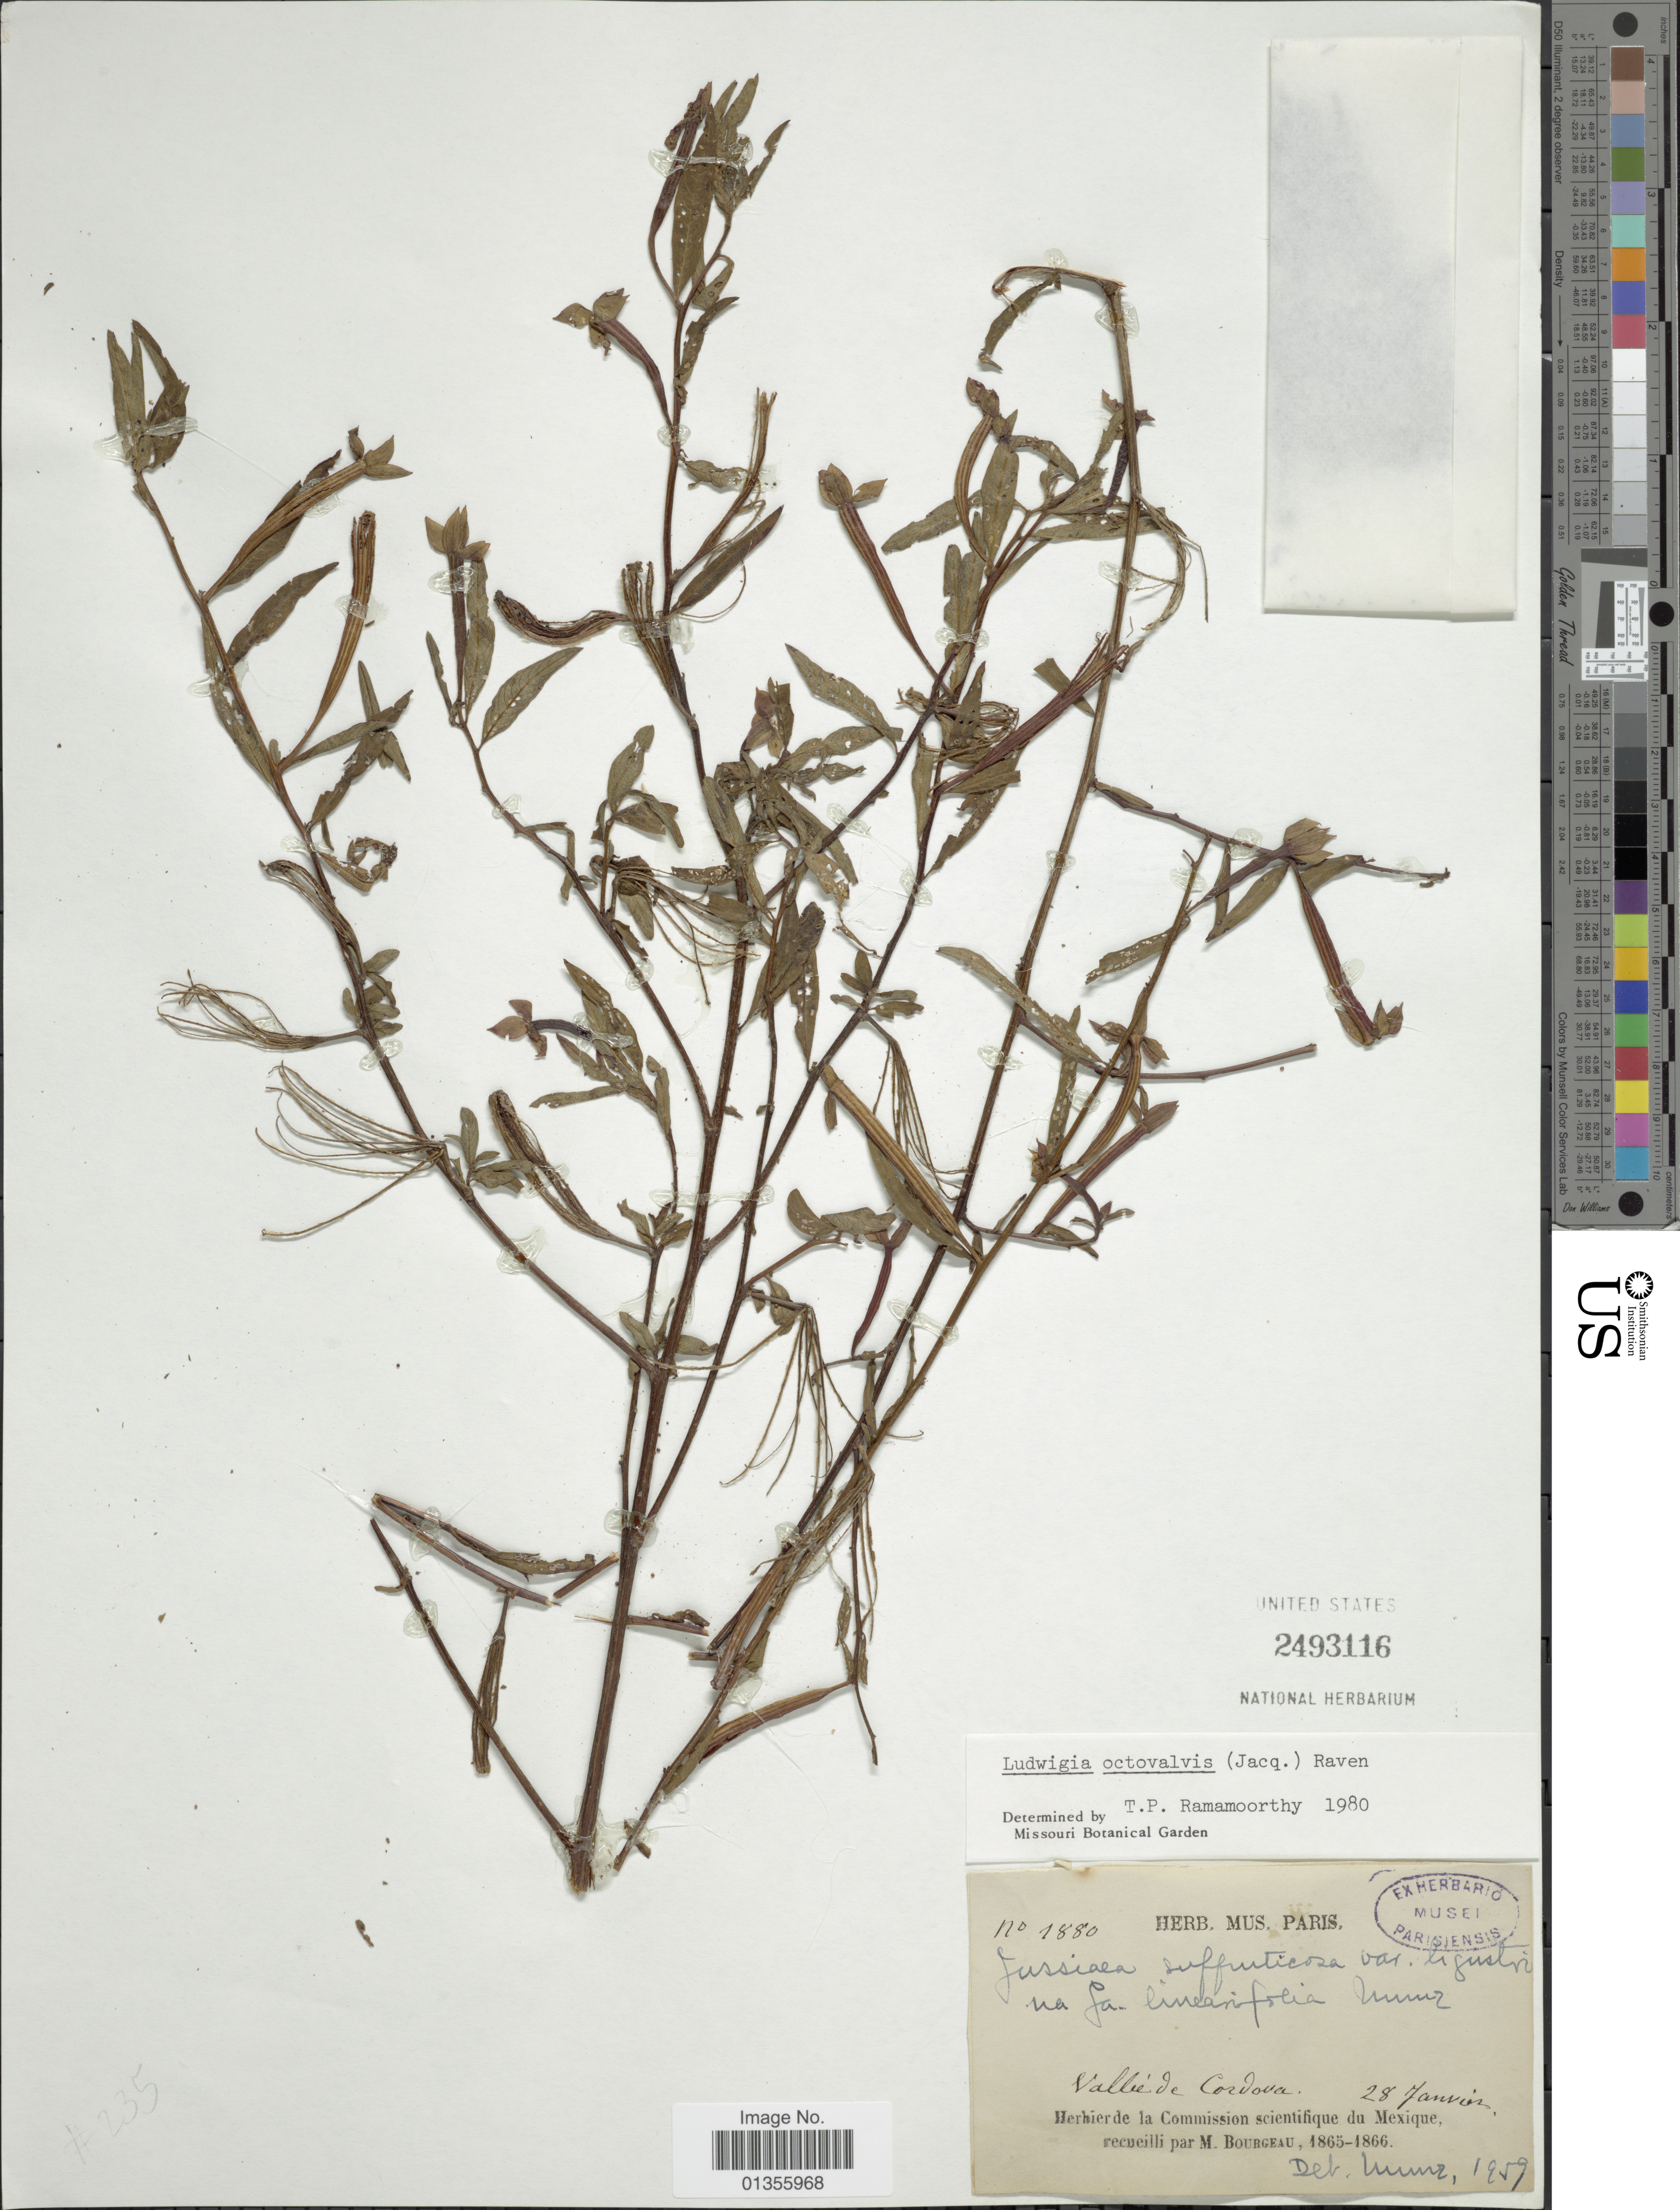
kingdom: Plantae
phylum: Tracheophyta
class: Magnoliopsida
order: Myrtales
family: Onagraceae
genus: Ludwigia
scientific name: Ludwigia octovalvis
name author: (Jacq.) P.H. Raven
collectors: M. Bourgeau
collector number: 1880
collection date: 1865-01-28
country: Mexico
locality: Vallée de Cordova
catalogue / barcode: US 2493116